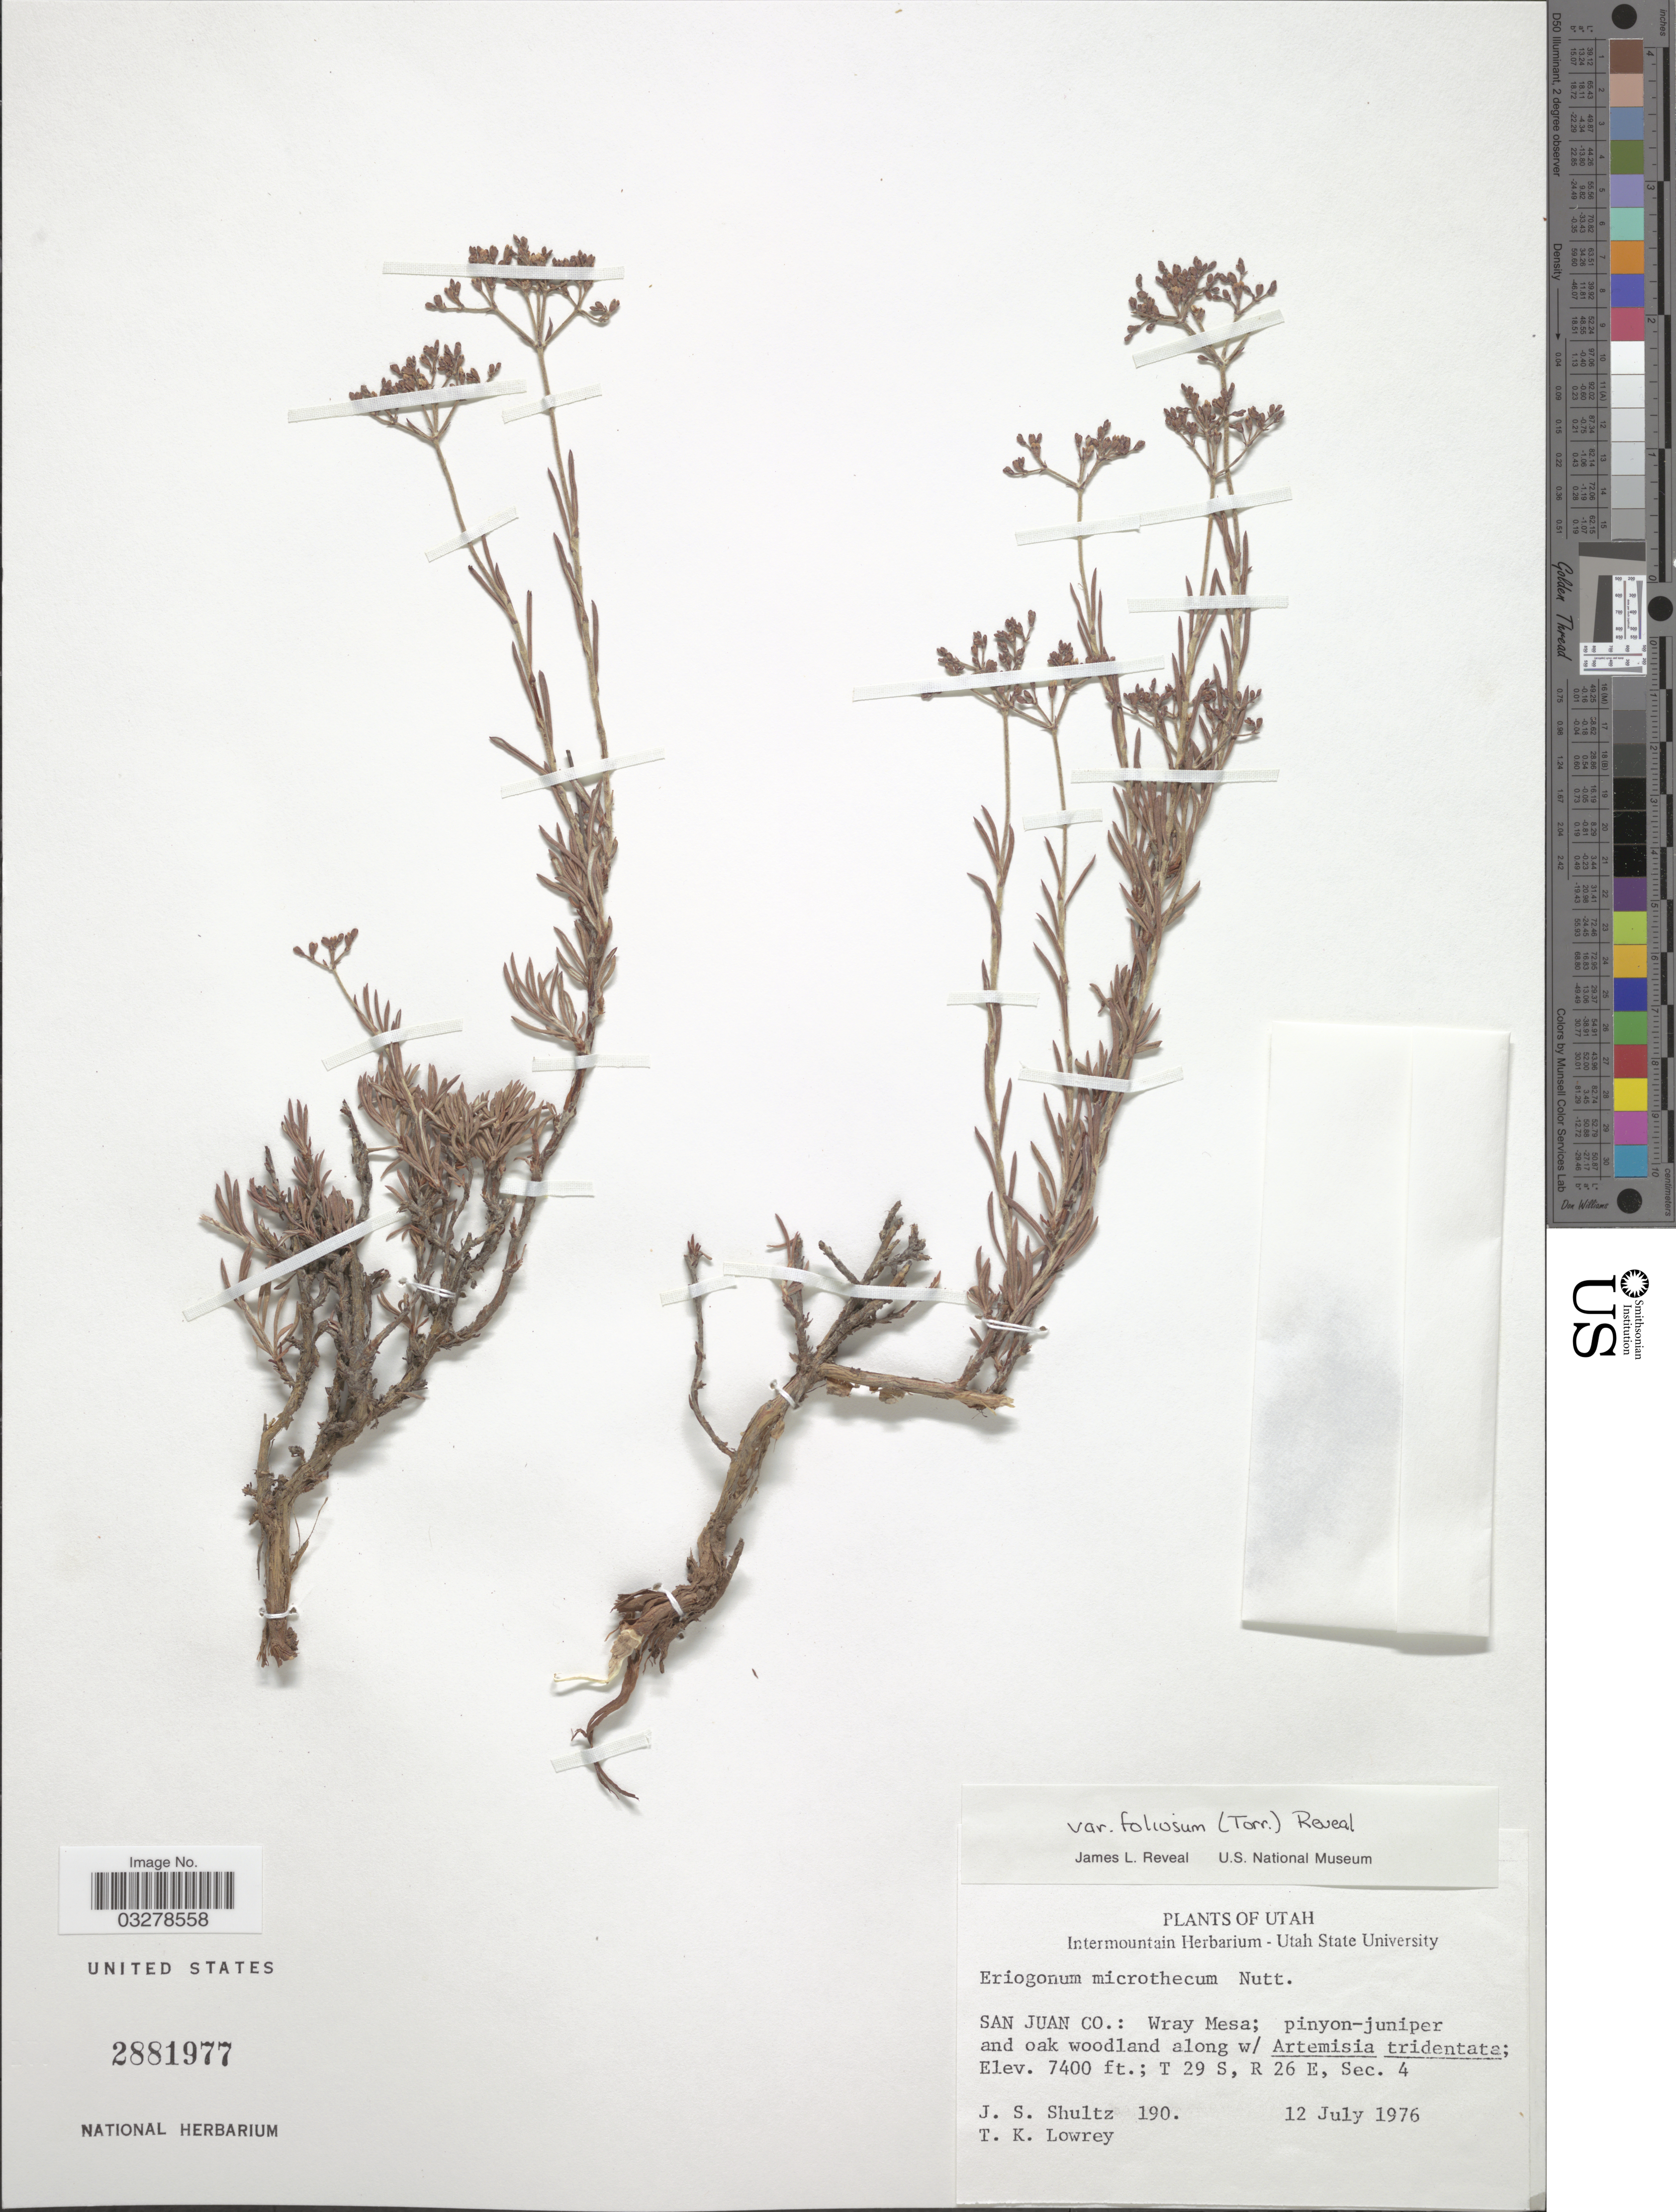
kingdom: Plantae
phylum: Tracheophyta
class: Magnoliopsida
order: Caryophyllales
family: Polygonaceae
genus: Eriogonum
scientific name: Eriogonum microtheca var. foliosum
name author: (Torr. & A. Gray) Reveal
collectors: J. Shultz & T. Lowrey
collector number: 190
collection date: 1976-07-12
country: United States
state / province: Utah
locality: San Juan Co.: Wray Mesa. T 29 S, R 26 E, Sec. 4.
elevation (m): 2256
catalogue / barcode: US 2881977